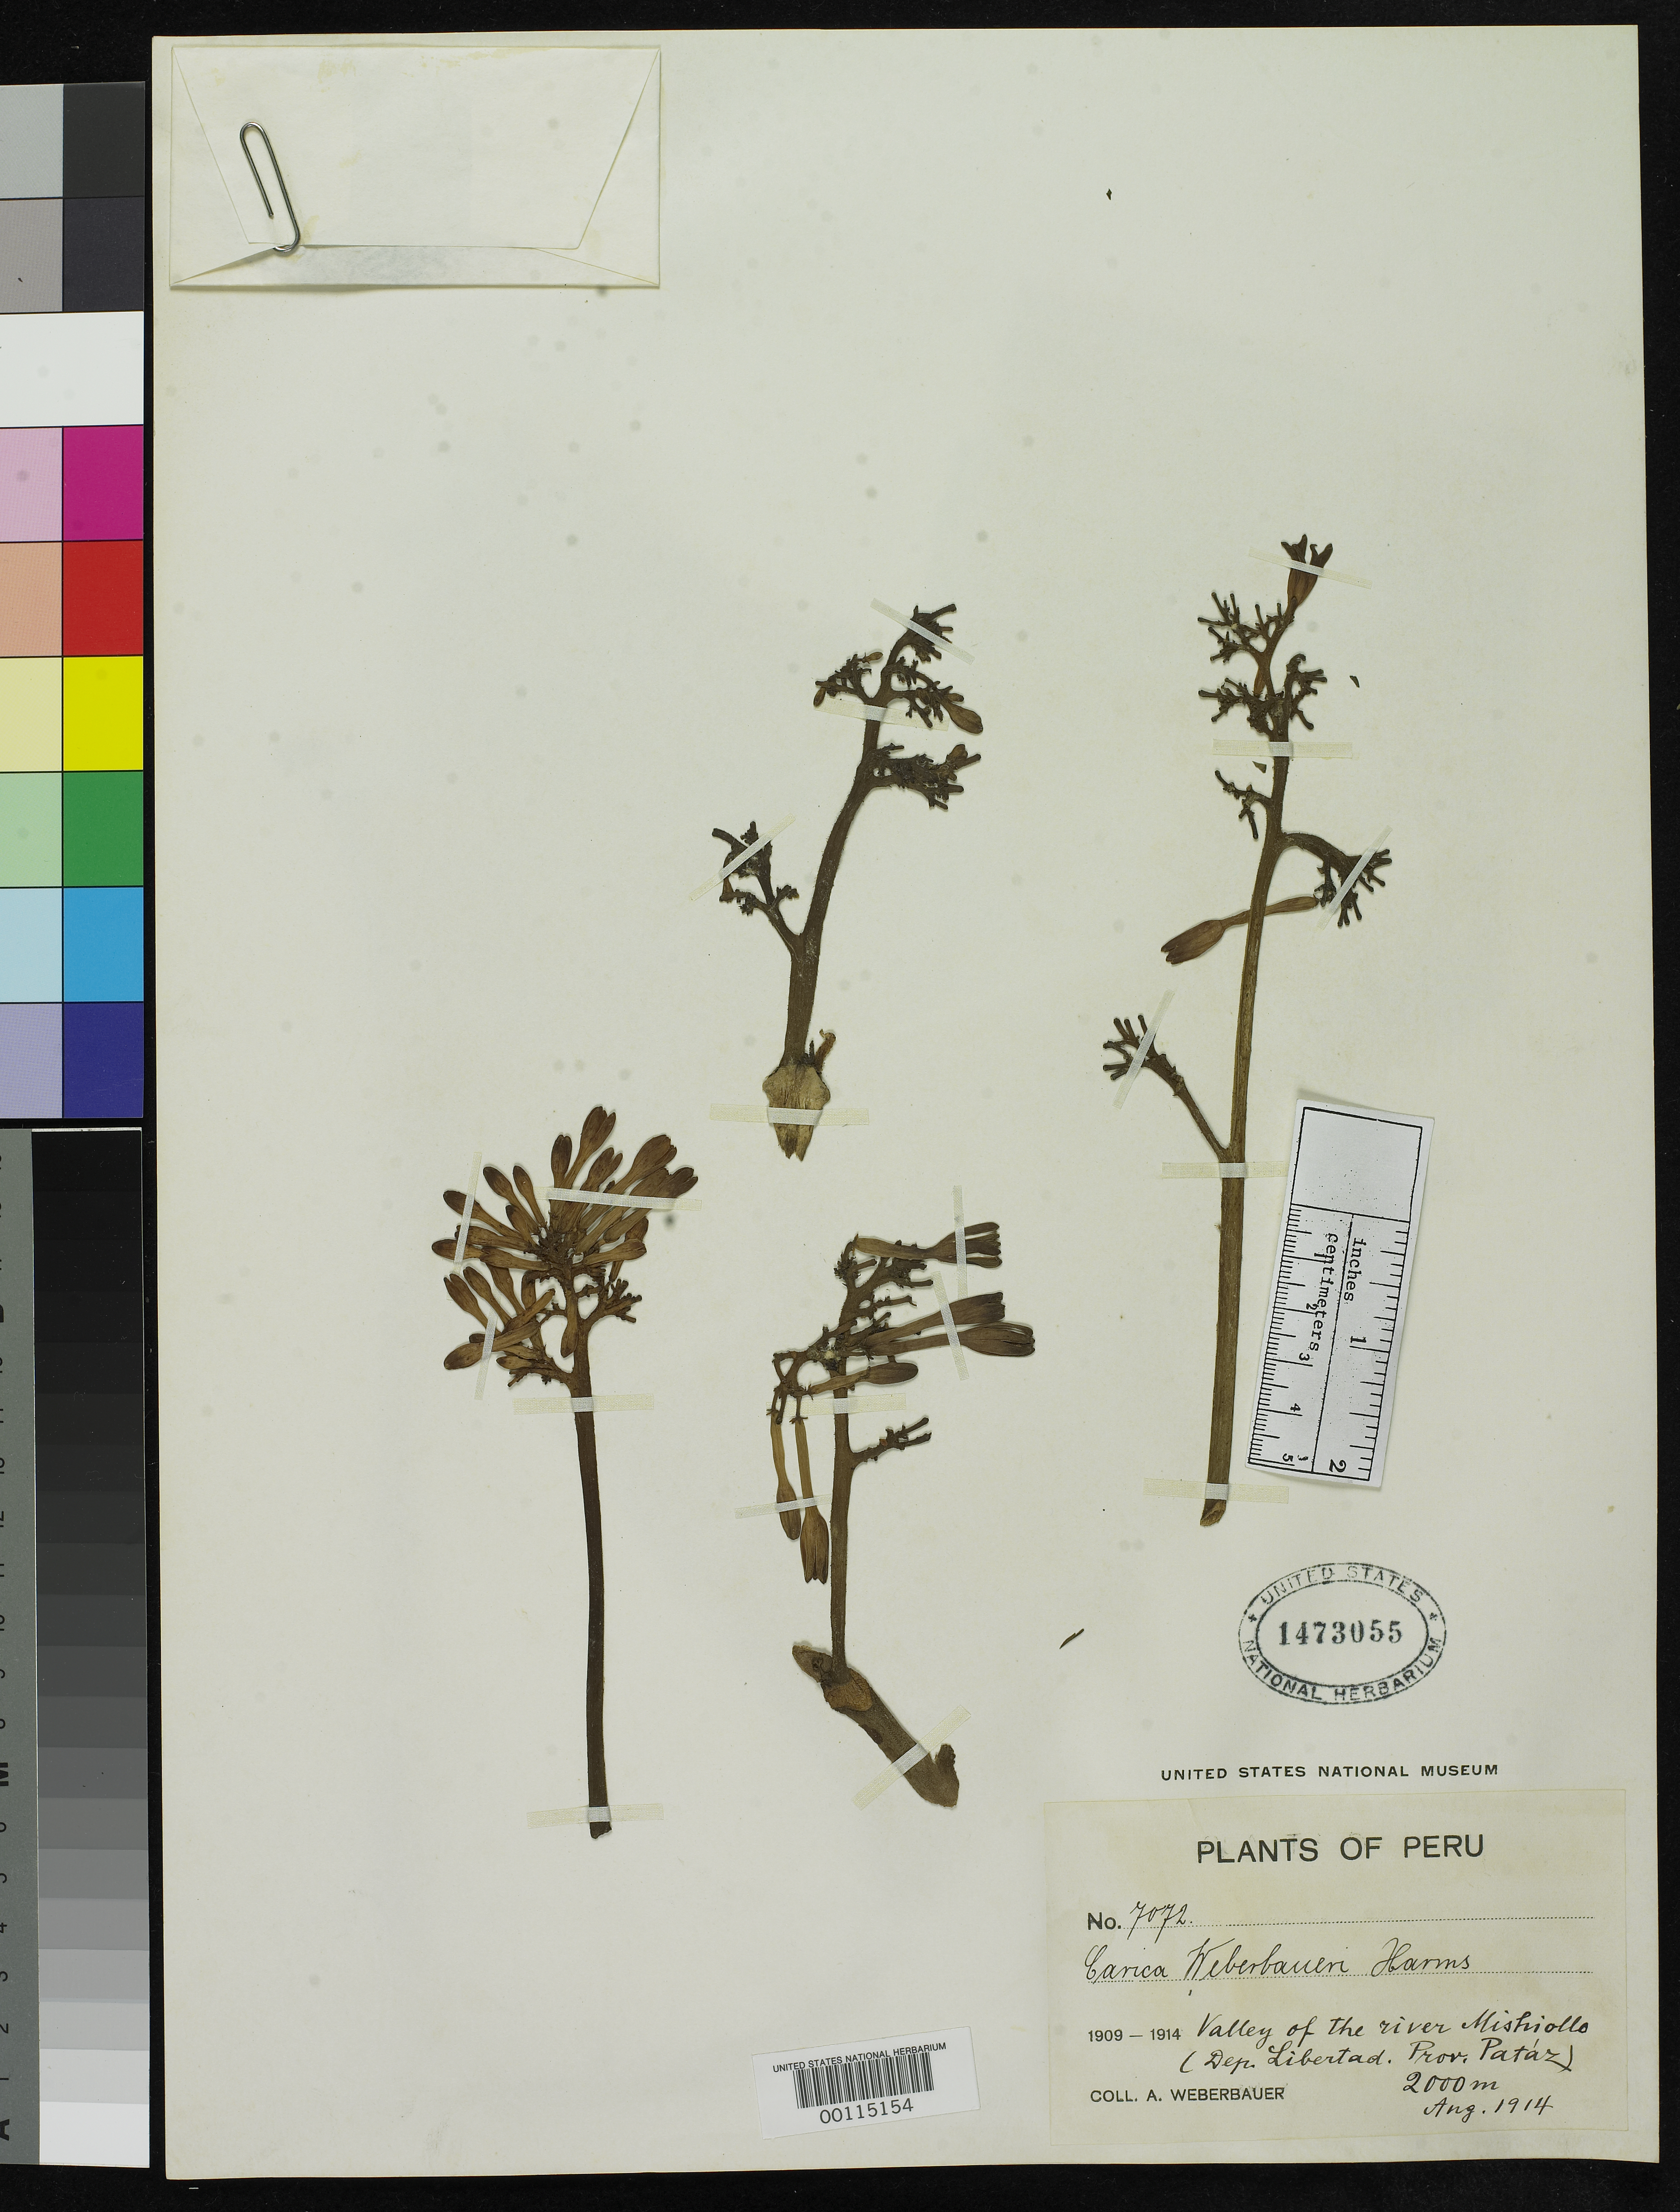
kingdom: Plantae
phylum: Tracheophyta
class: Magnoliopsida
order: Brassicales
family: Caricaceae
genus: Carica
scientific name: Carica weberbaueri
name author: Harms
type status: Isotype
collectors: A. Weberbauer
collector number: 7072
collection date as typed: Aug 1914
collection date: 1914-08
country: Peru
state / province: La Libertad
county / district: Pataz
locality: Valley of River Mishiollo.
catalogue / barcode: US 1473055